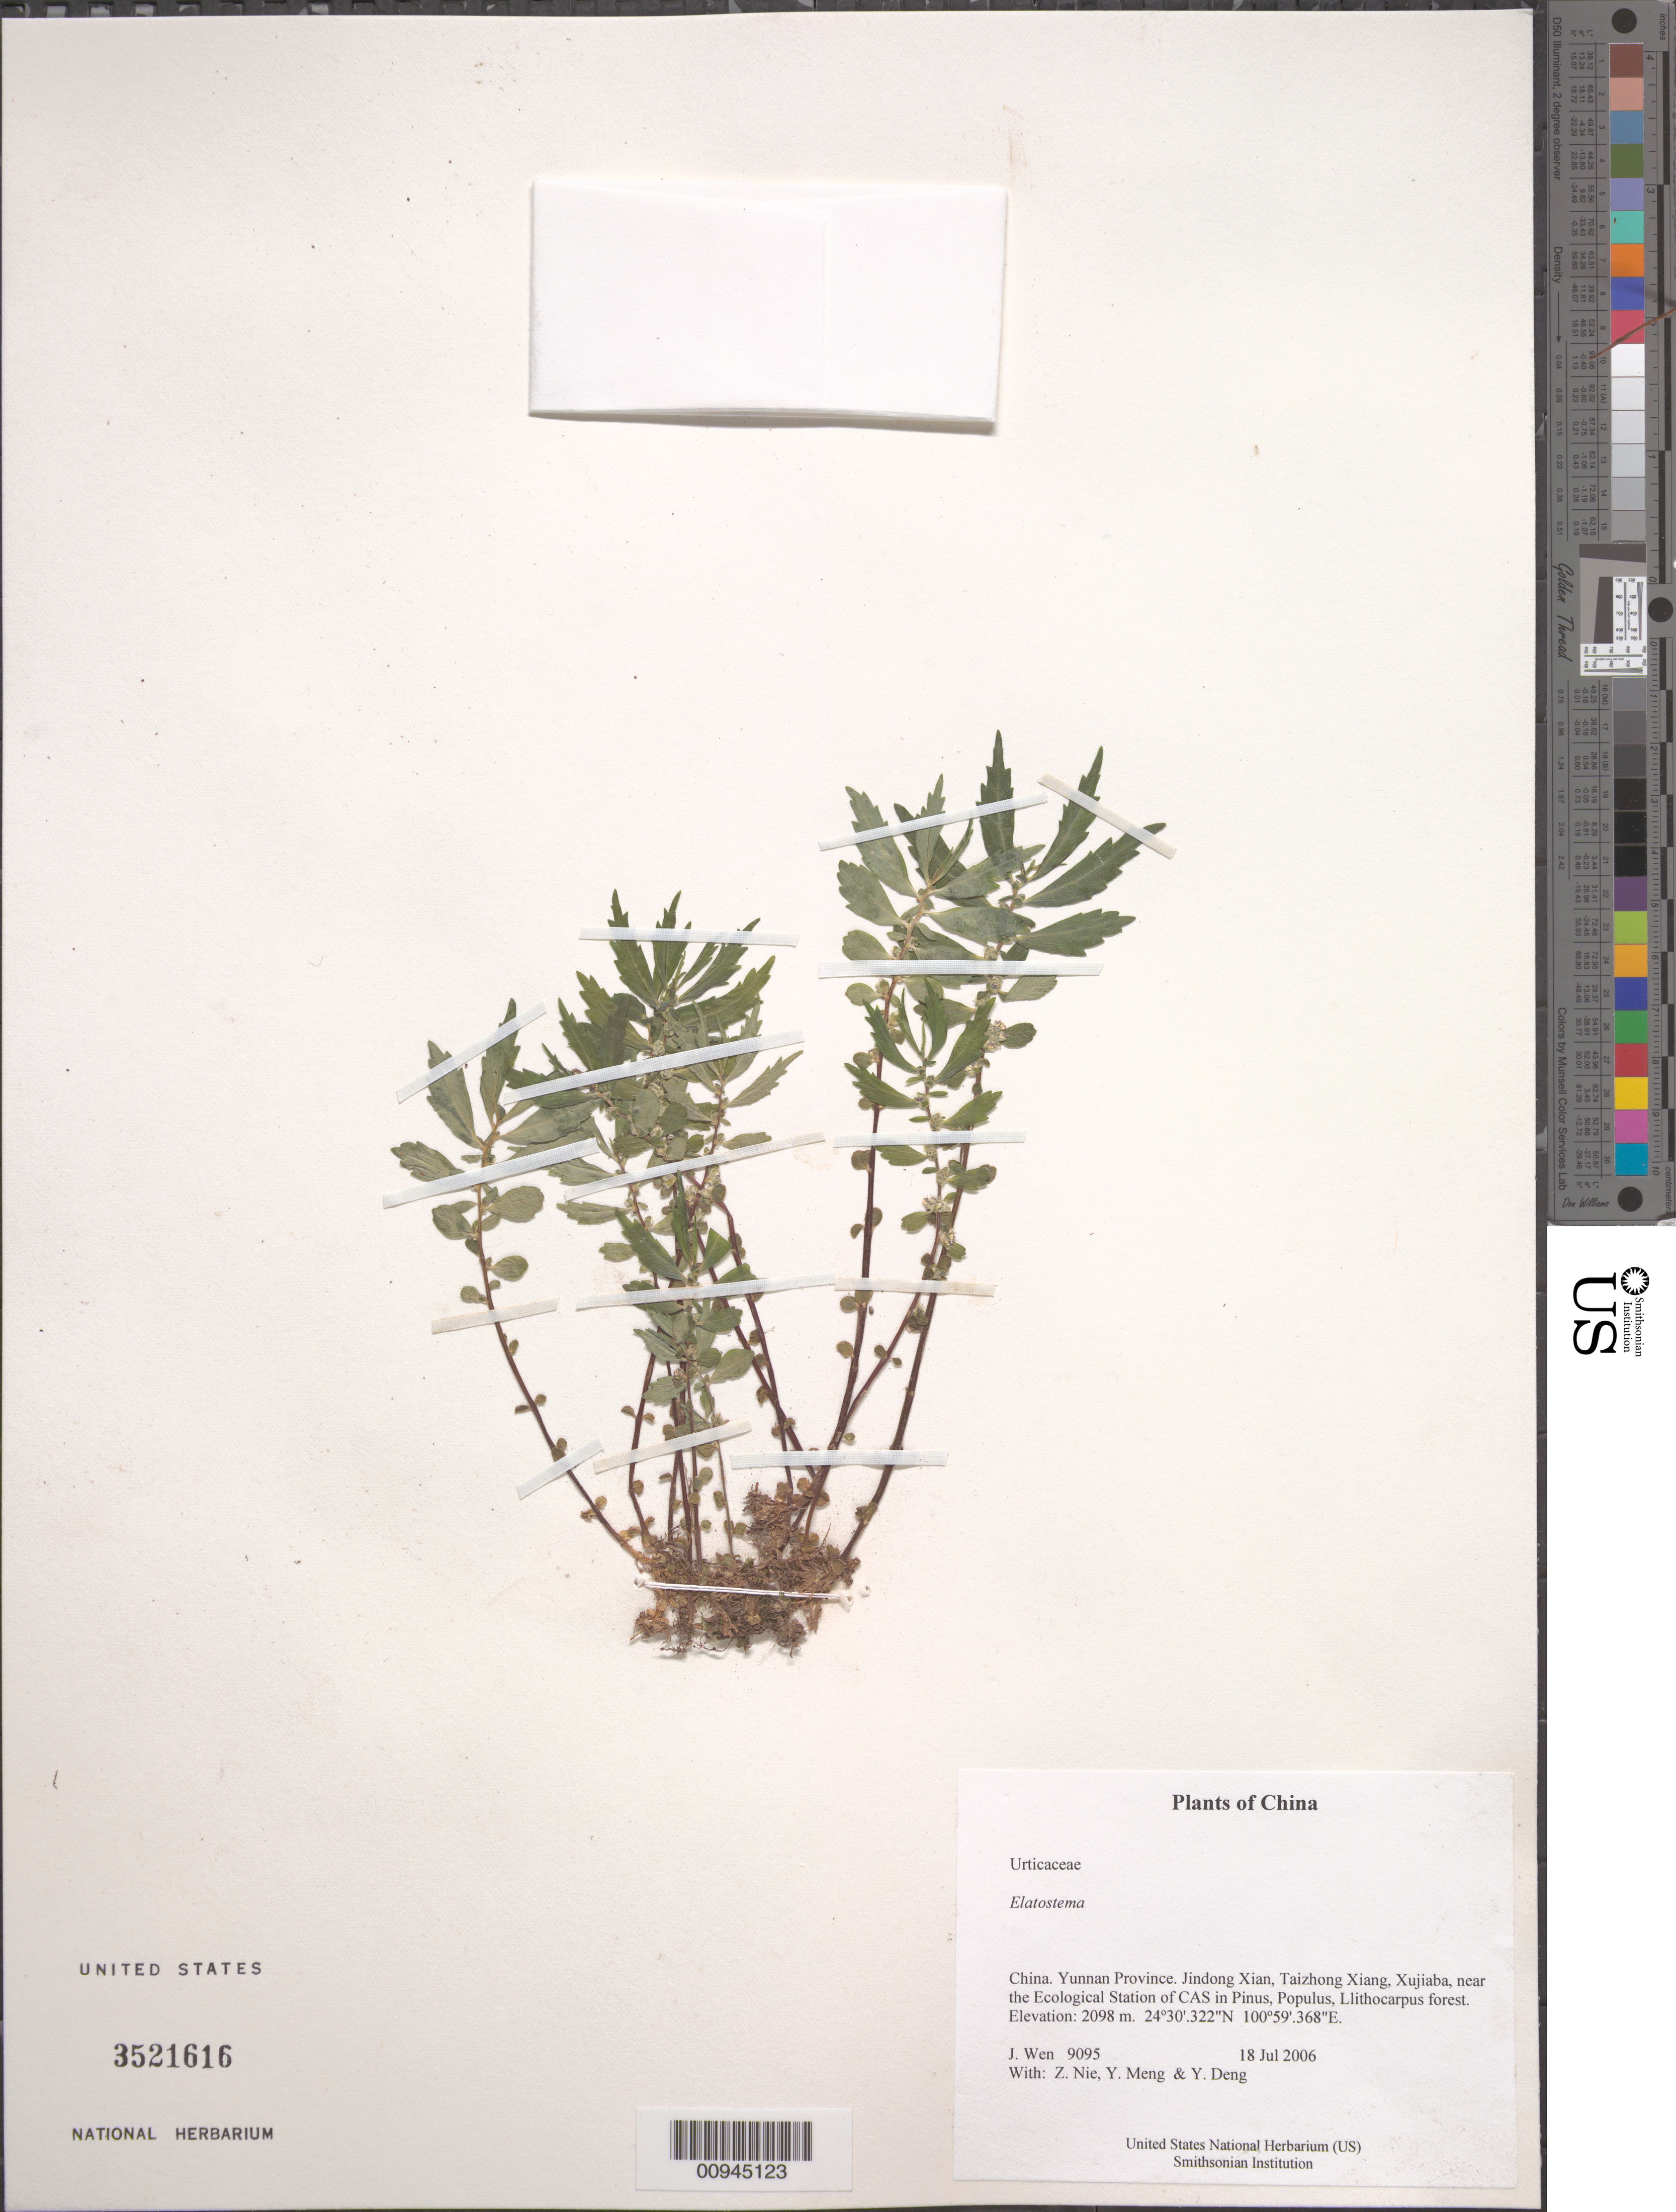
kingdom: Plantae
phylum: Tracheophyta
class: Magnoliopsida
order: Rosales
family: Urticaceae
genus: Elatostema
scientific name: Elatostema sp.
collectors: J. Wen, Z. Nie, Y. Meng & Y. Deng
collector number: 9095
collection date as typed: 18 Jul 2006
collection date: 2006-07-18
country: China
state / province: Yunnan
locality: Yunnan Province. Jindong Xian, Taizhong Xiang, Xujiaba, near the Ecological Station of CAS in Pinus, Populus, Llithocarpus forest.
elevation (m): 2098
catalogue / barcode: US 3521616